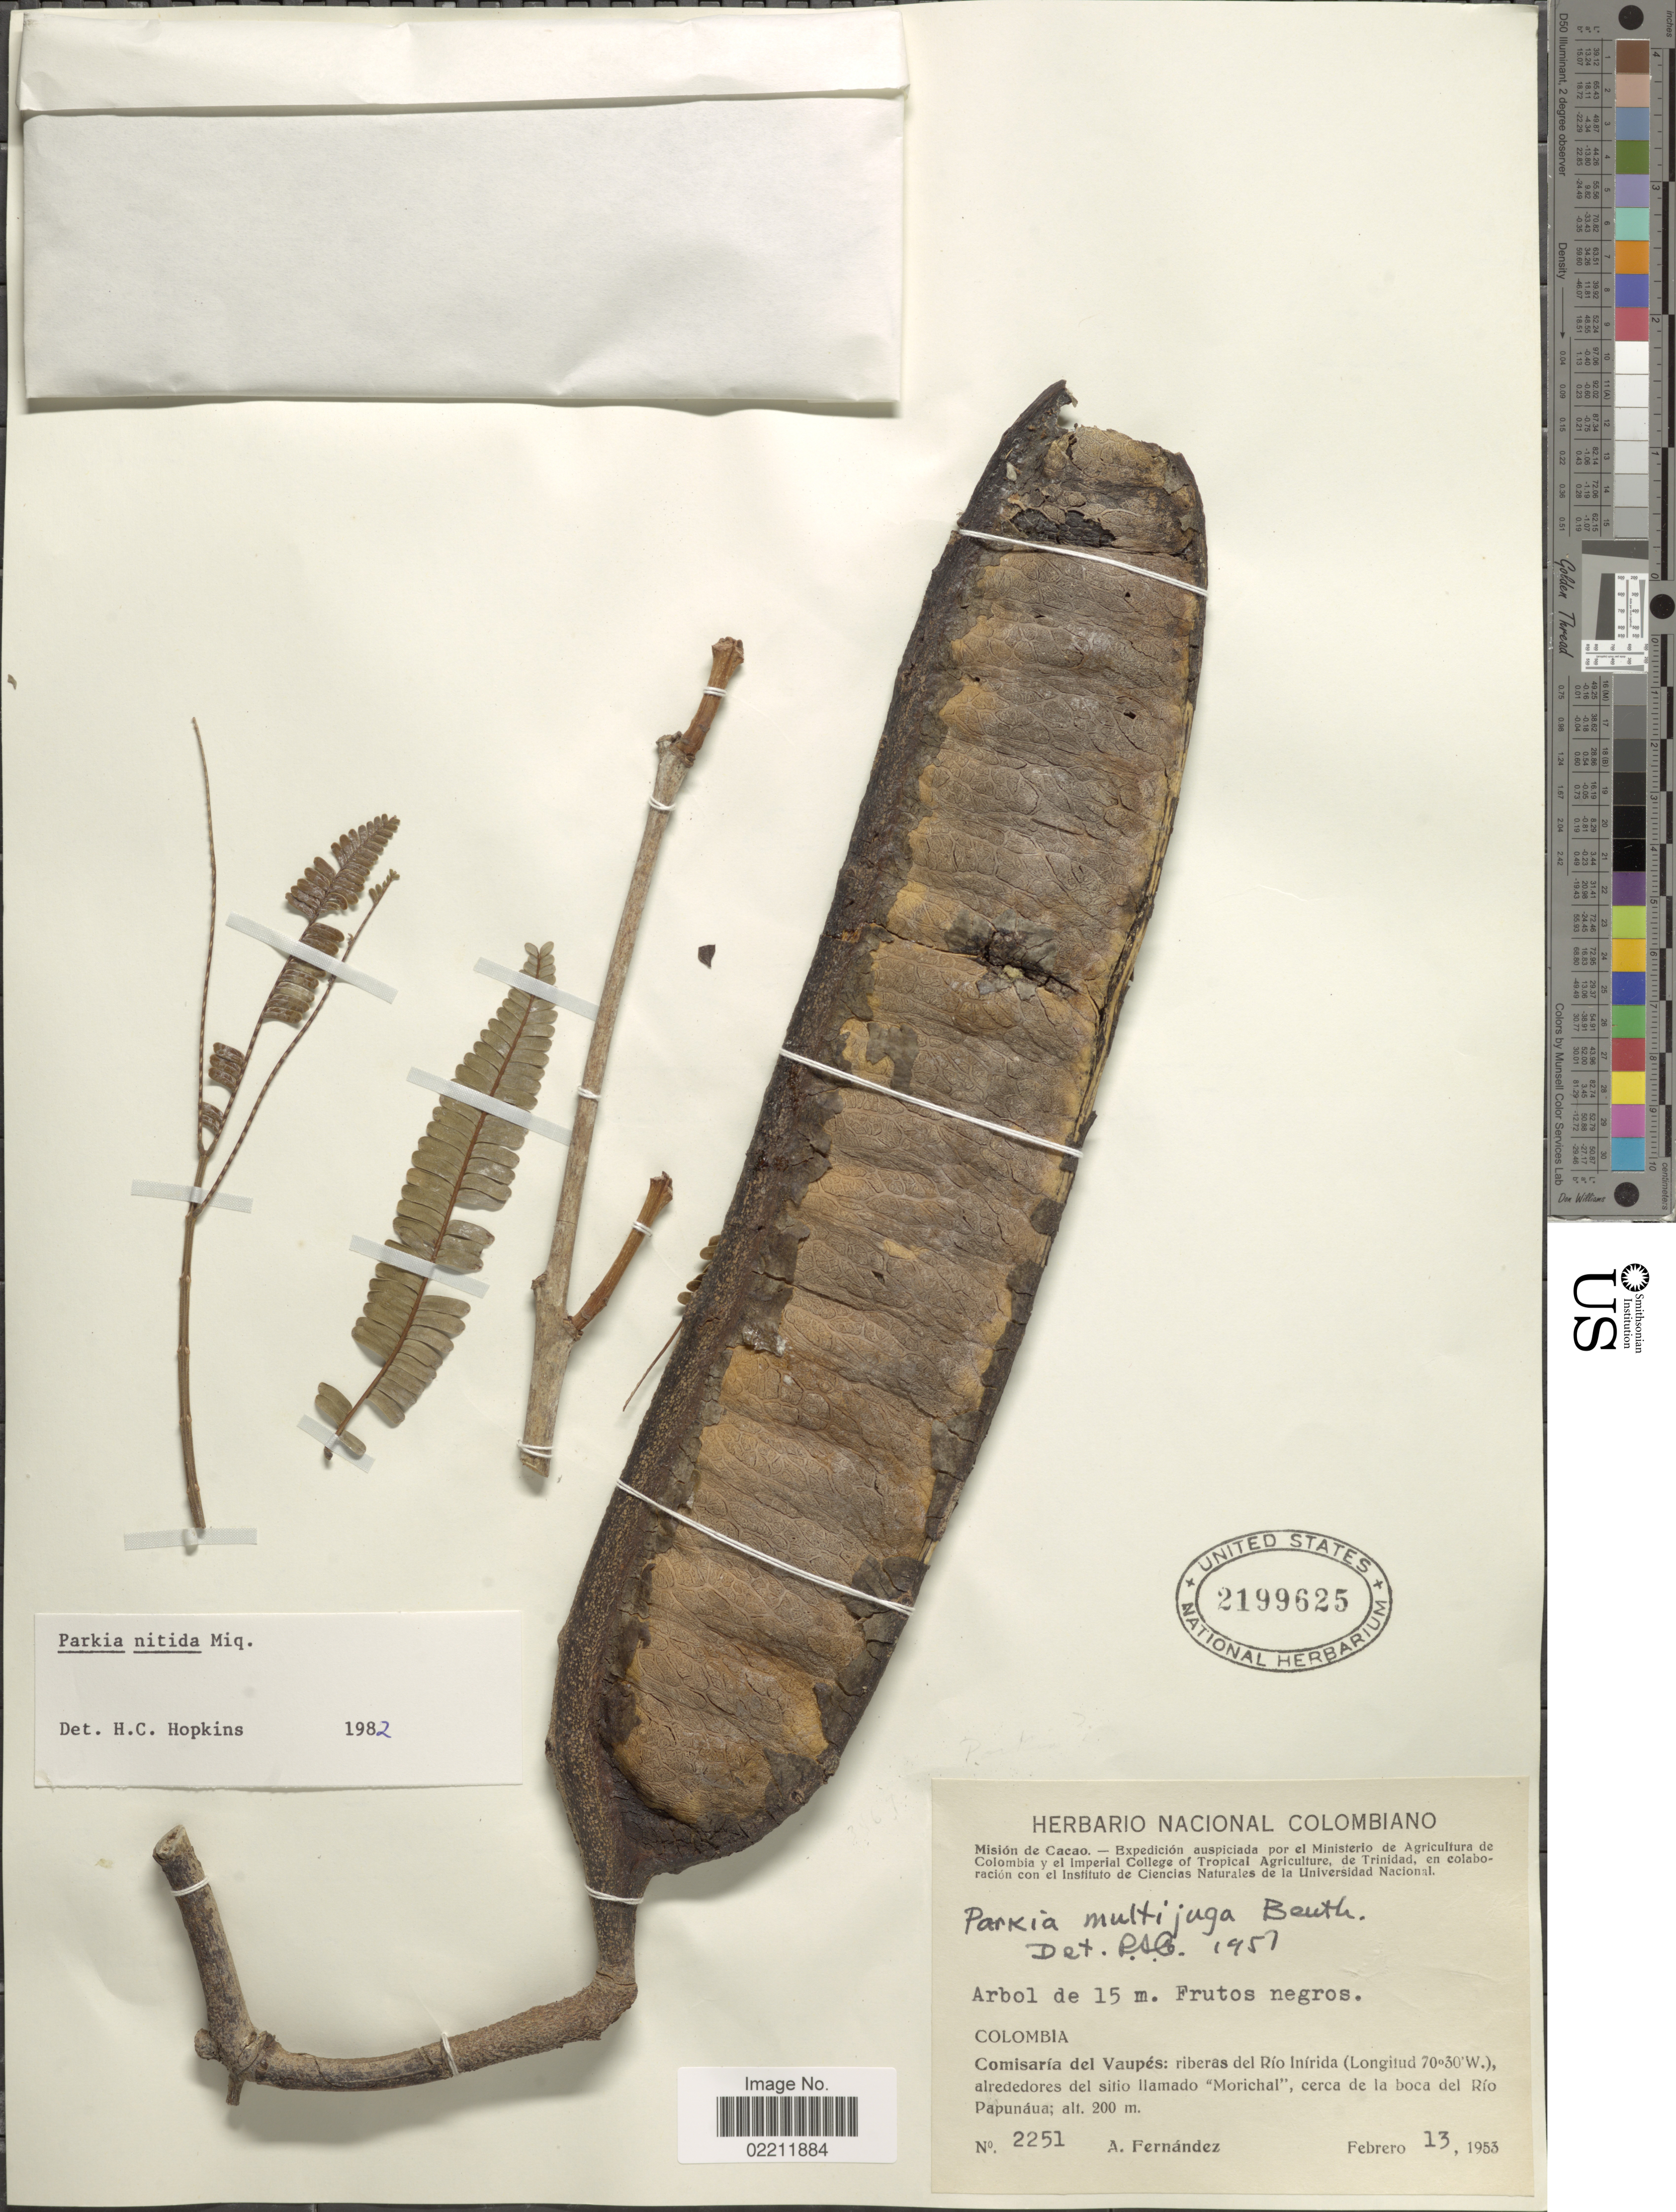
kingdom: Plantae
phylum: Tracheophyta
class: Magnoliopsida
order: Fabales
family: Fabaceae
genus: Parkia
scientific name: Parkia nitida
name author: Miq.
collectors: A. Fernández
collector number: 2251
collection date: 1953-02-13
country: Colombia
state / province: Vaupés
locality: Colombia, Comisaria del Vaupes; ribeiras del Rio Inrida, alrededores del sitio llamado "Morichal", cera de la boca de; Rio Papunaua.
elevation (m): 200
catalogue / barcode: US 2199625